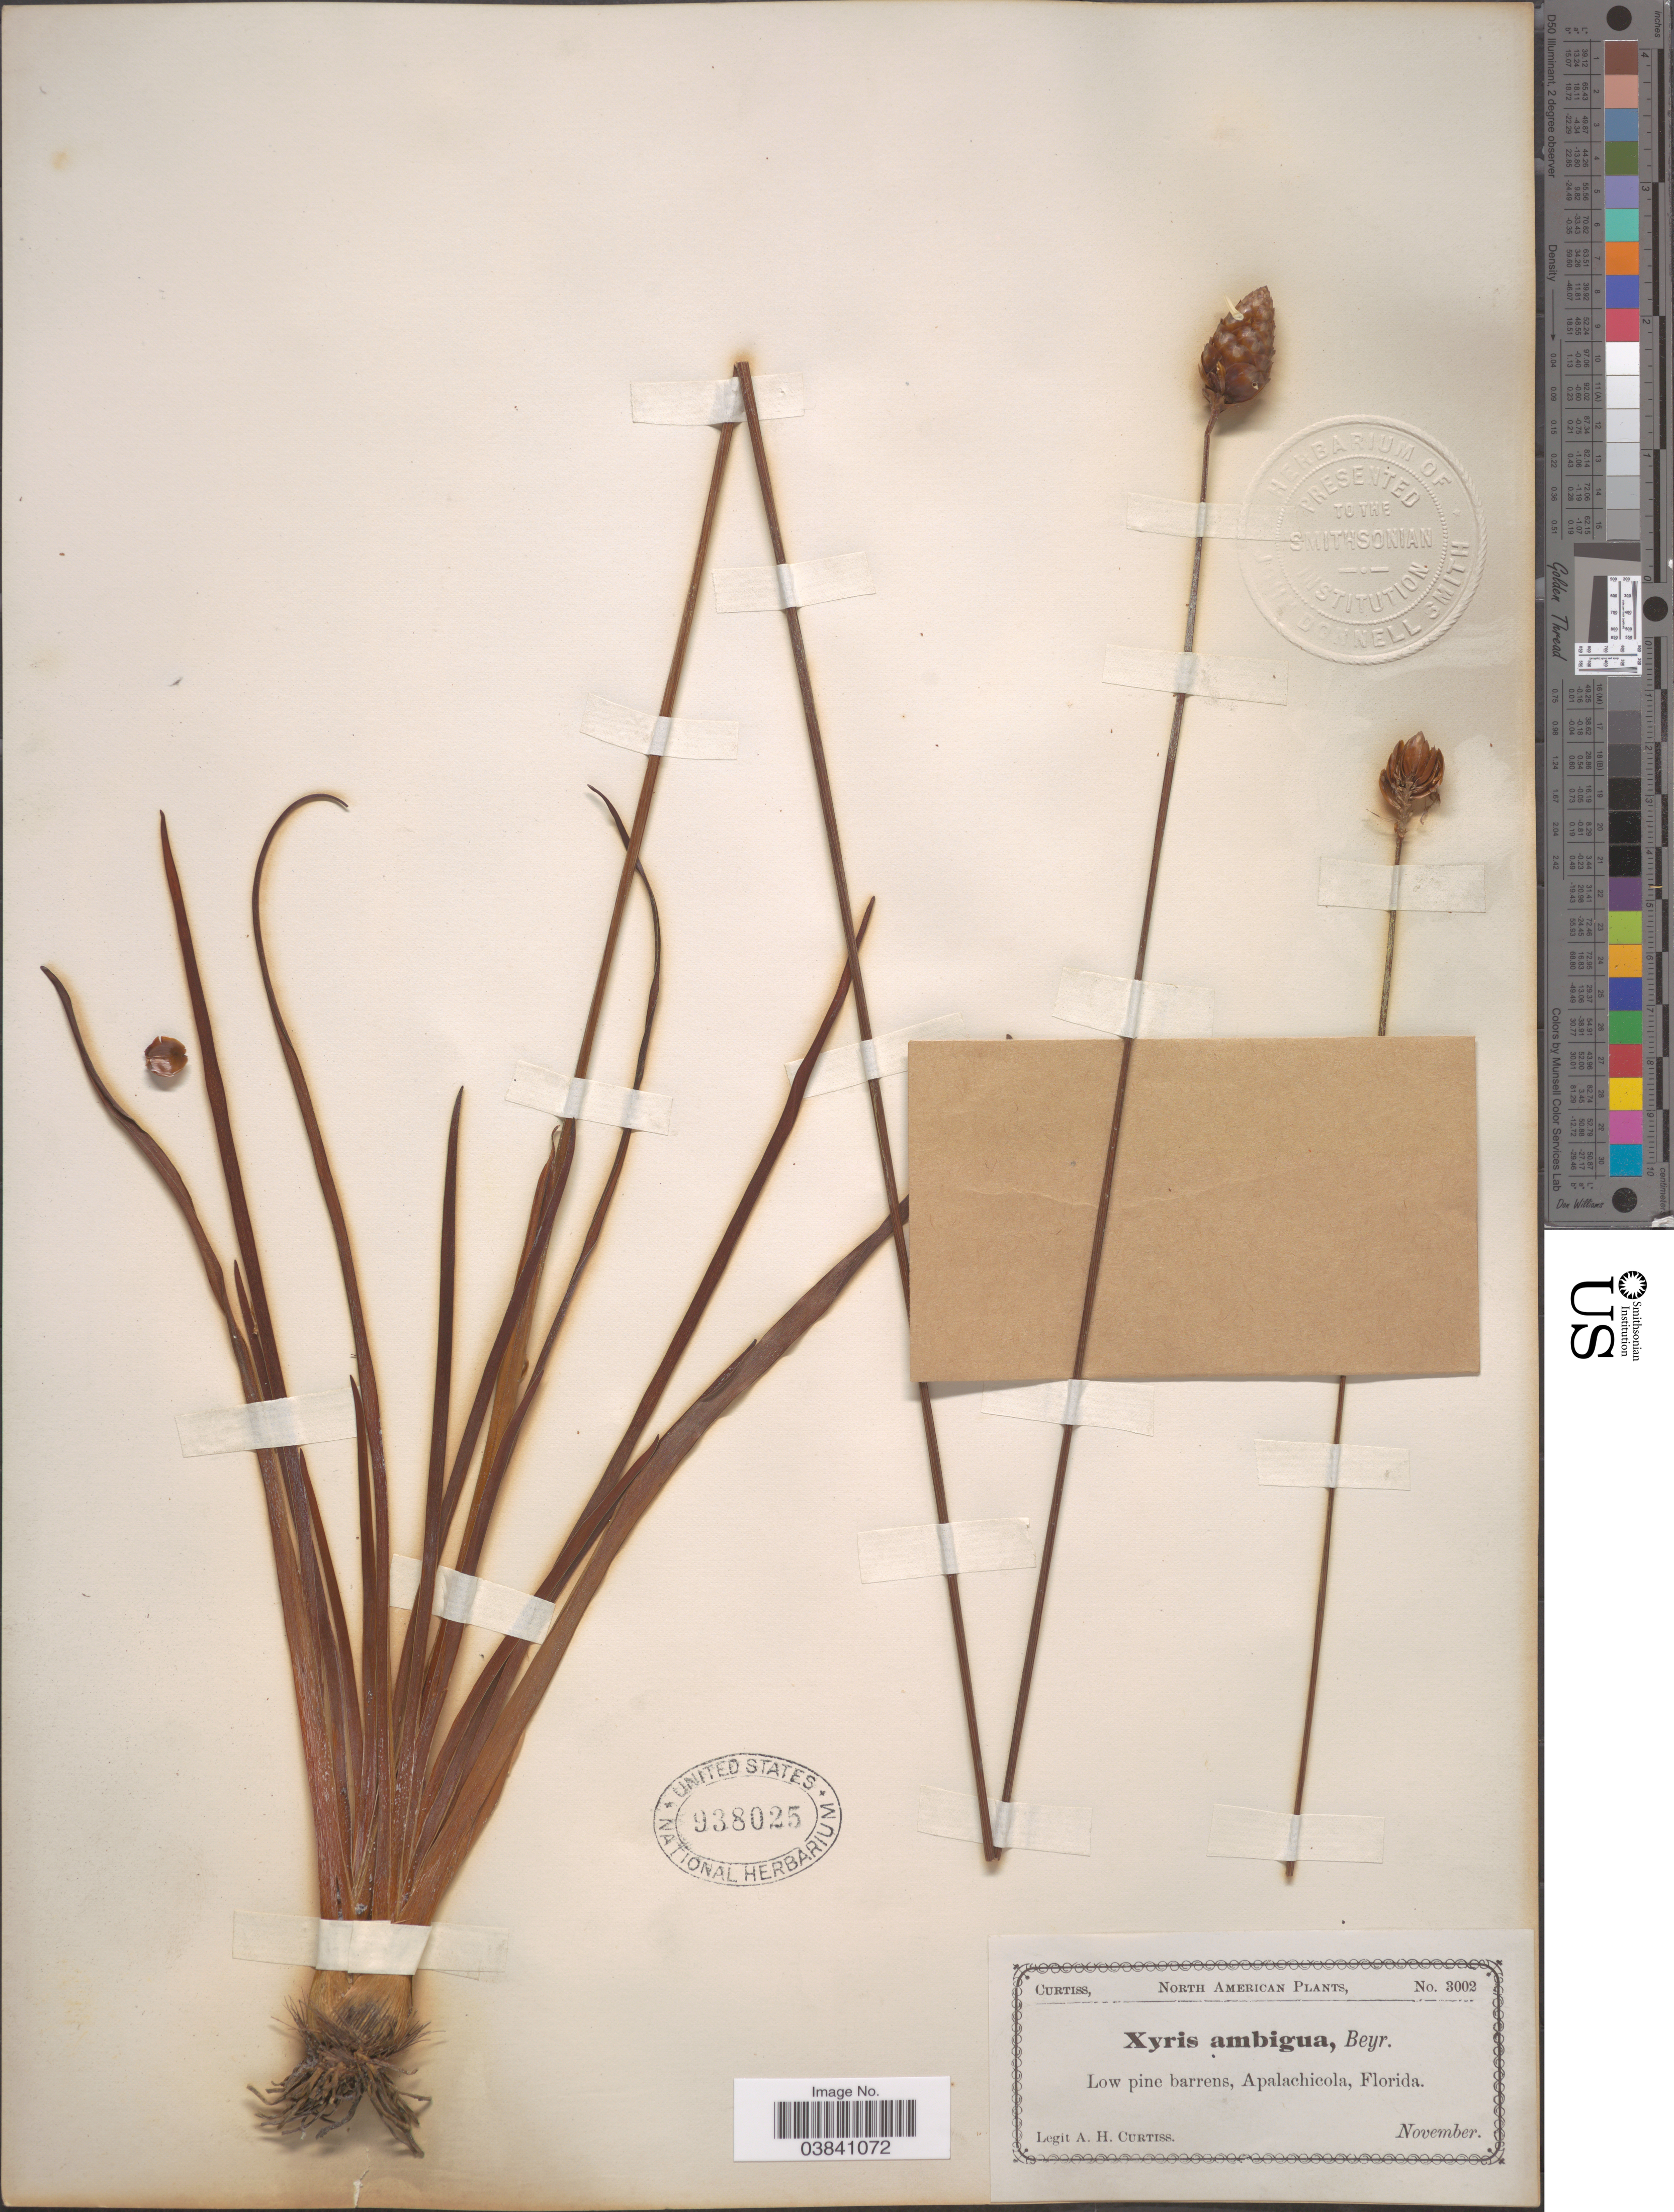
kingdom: Plantae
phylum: Tracheophyta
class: Liliopsida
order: Poales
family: Xyridaceae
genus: Xyris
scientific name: Xyris ambigua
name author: Beyr. ex Kunth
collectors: A. H. Curtiss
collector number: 3002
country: United States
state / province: Florida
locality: Low pine barrens, Apalachicola.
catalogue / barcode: US 938025